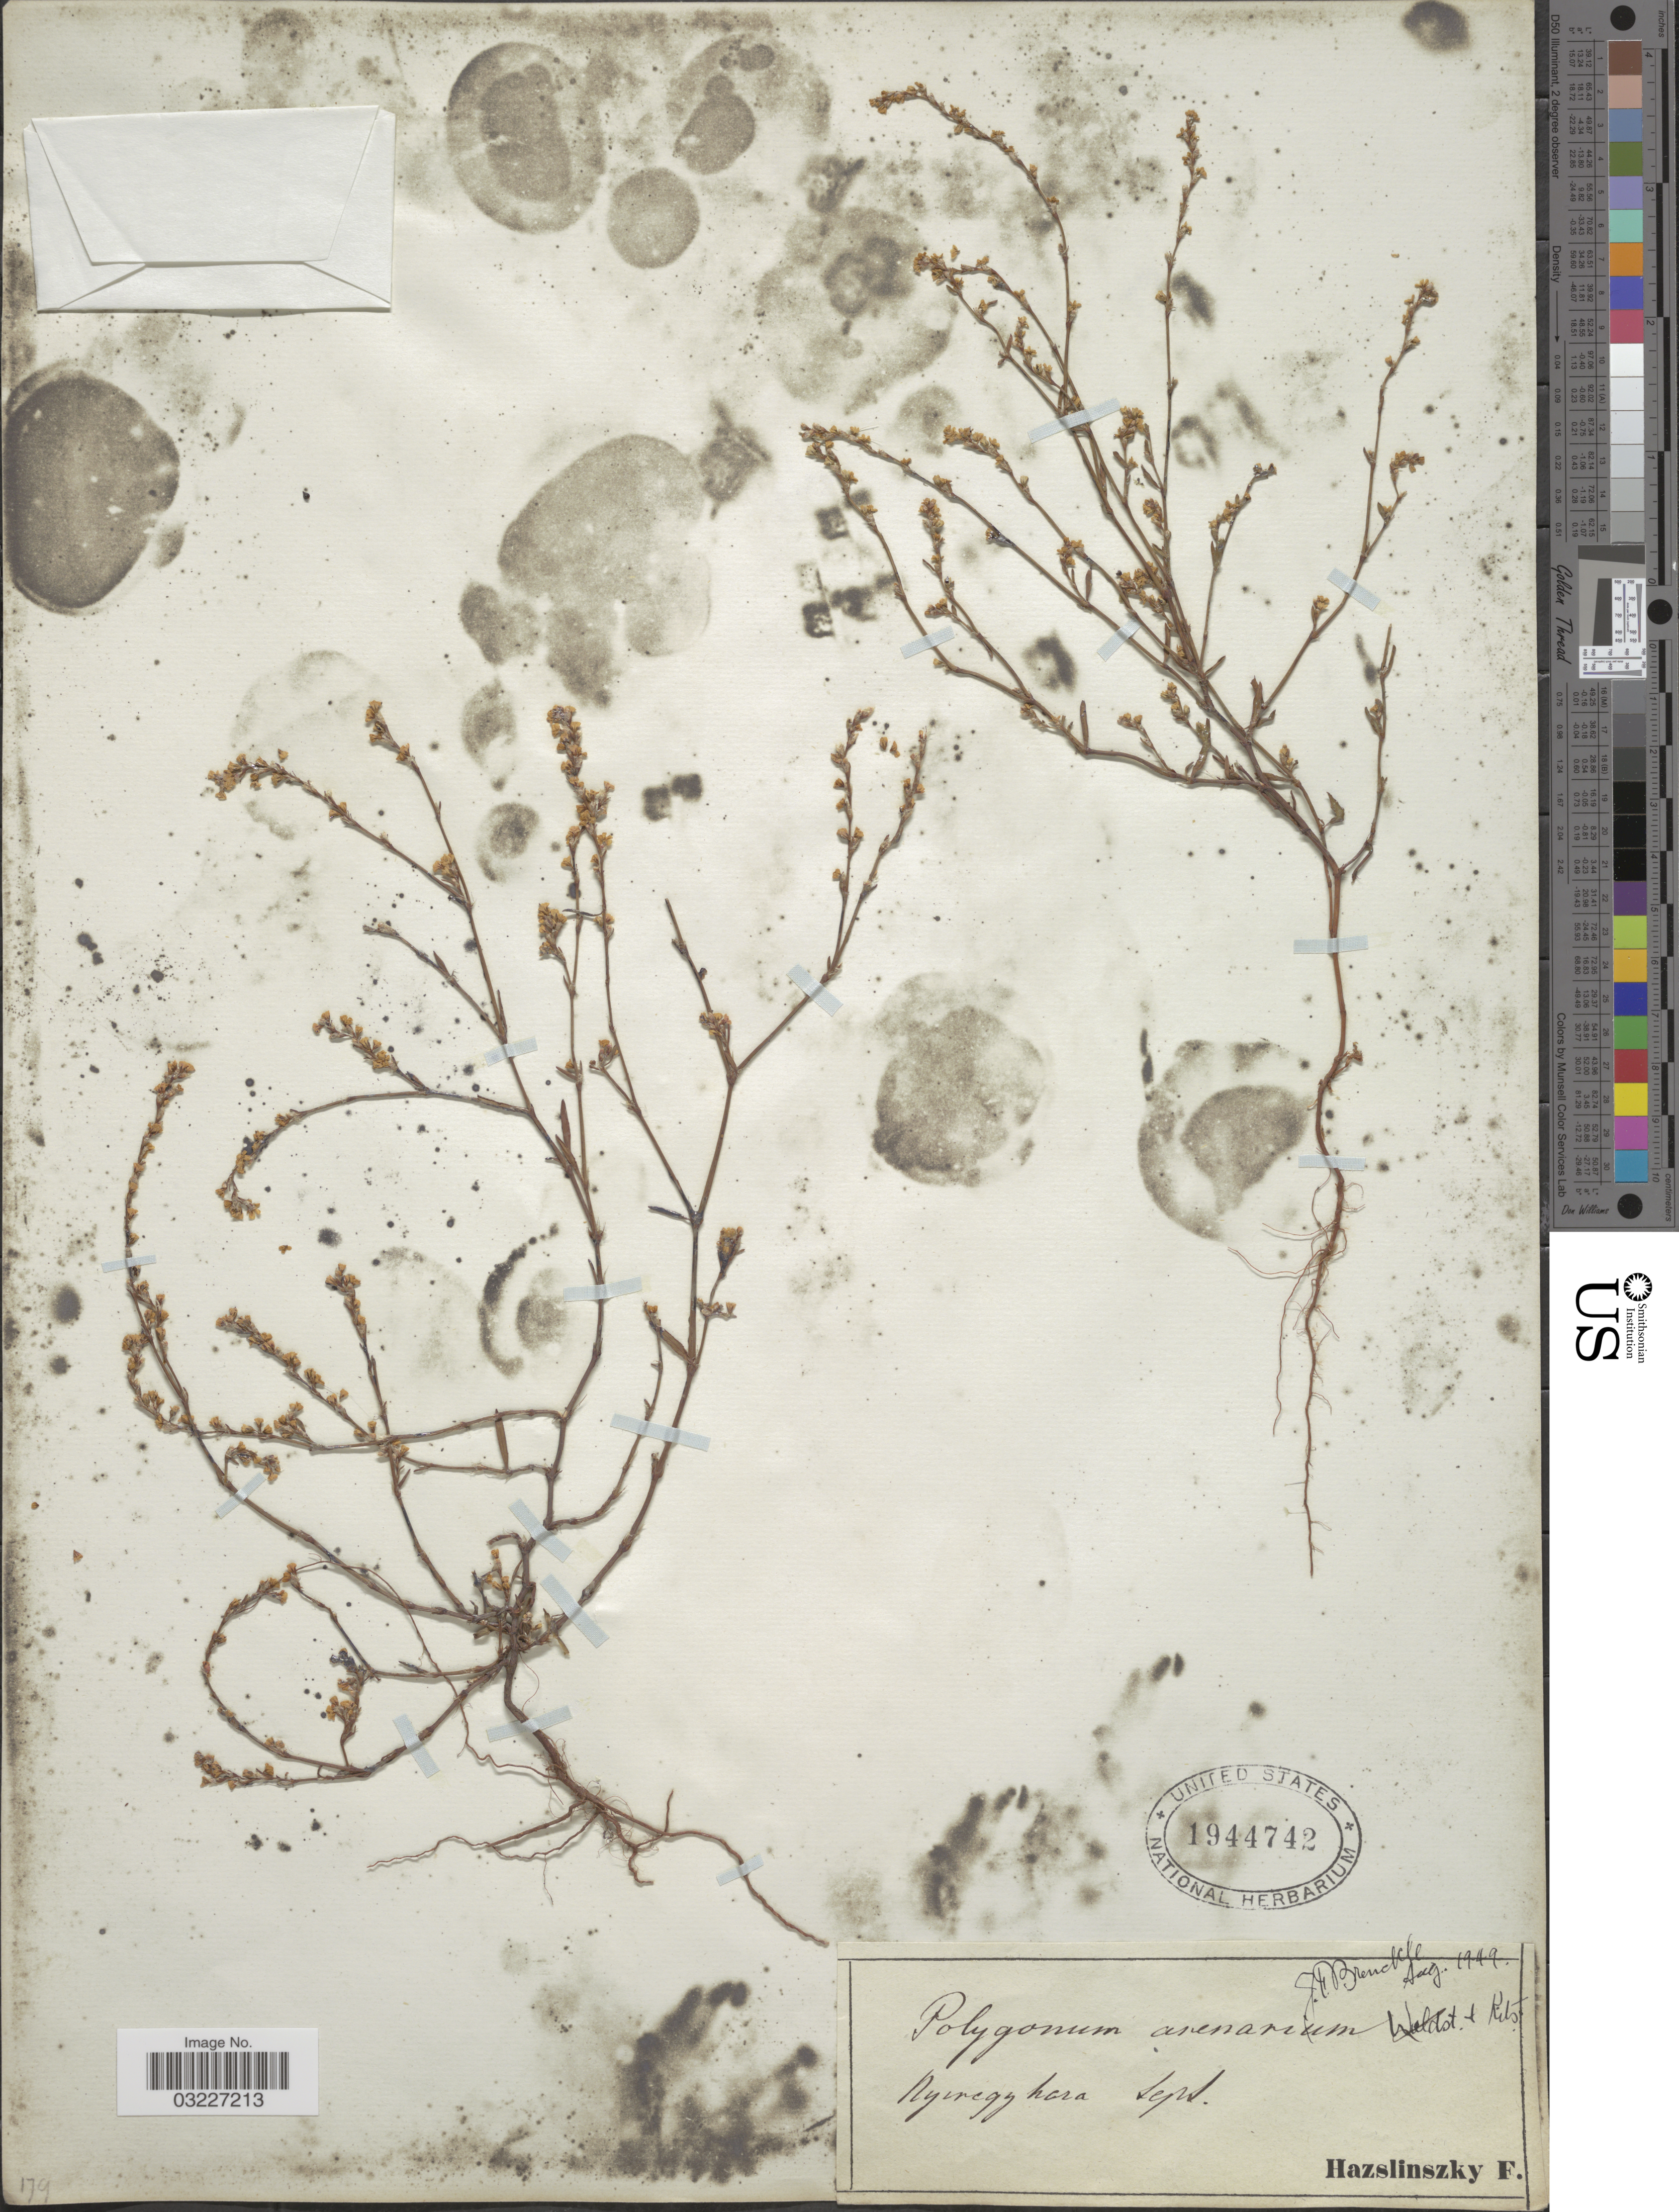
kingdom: Plantae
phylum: Tracheophyta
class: Magnoliopsida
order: Caryophyllales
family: Polygonaceae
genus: Polygonum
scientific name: Polygonum arenarium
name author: Waldst. & Kit.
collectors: F. Hazslinsky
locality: Nymegyhara [interpreted] [unsure placement]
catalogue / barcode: US 1944742